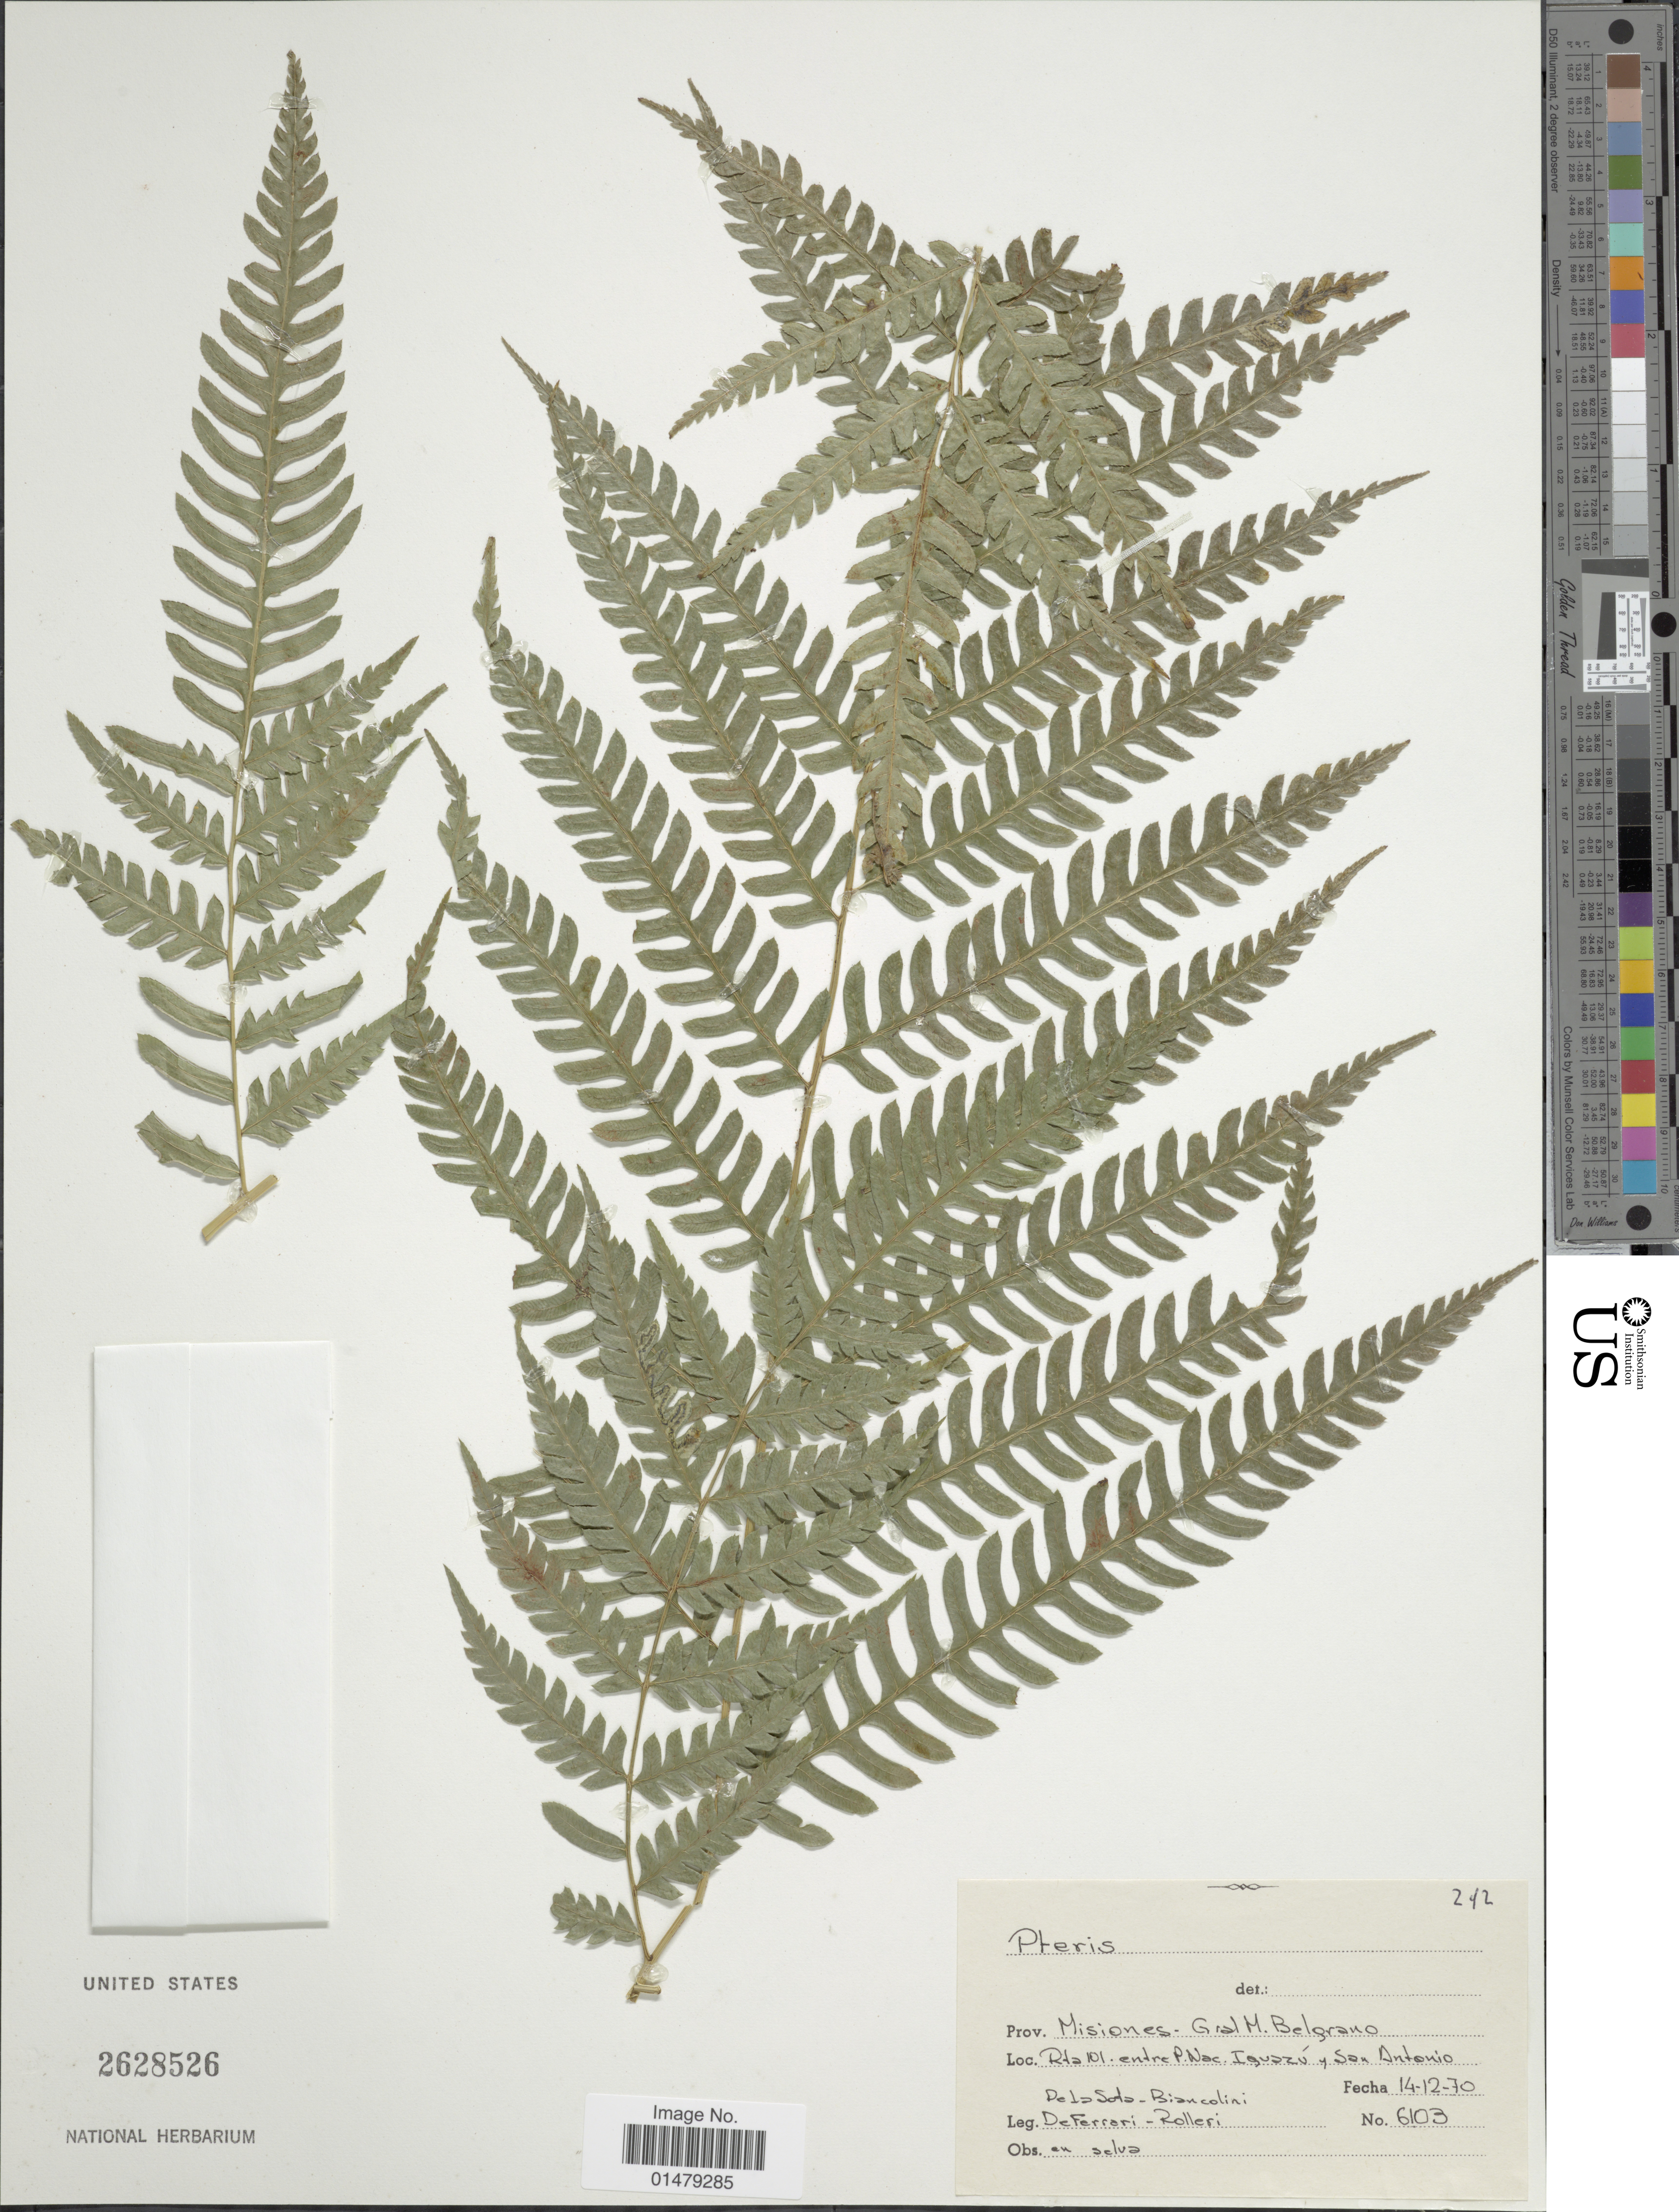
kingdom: Plantae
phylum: Tracheophyta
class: Polypodiopsida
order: Polypodiales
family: Pteridaceae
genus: Pteris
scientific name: Pteris deflexa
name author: Link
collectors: de la Sota, Biancolini, DeFerrari & Rolleri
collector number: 6103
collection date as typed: Transcribed d/m/y: 14/12/70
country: Argentina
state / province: Misiones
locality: Prov. Misiones - Gral M. Belgrano. Rta 101. entre P. Nac. Iguazu y San Antonio.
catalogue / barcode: US 2628526